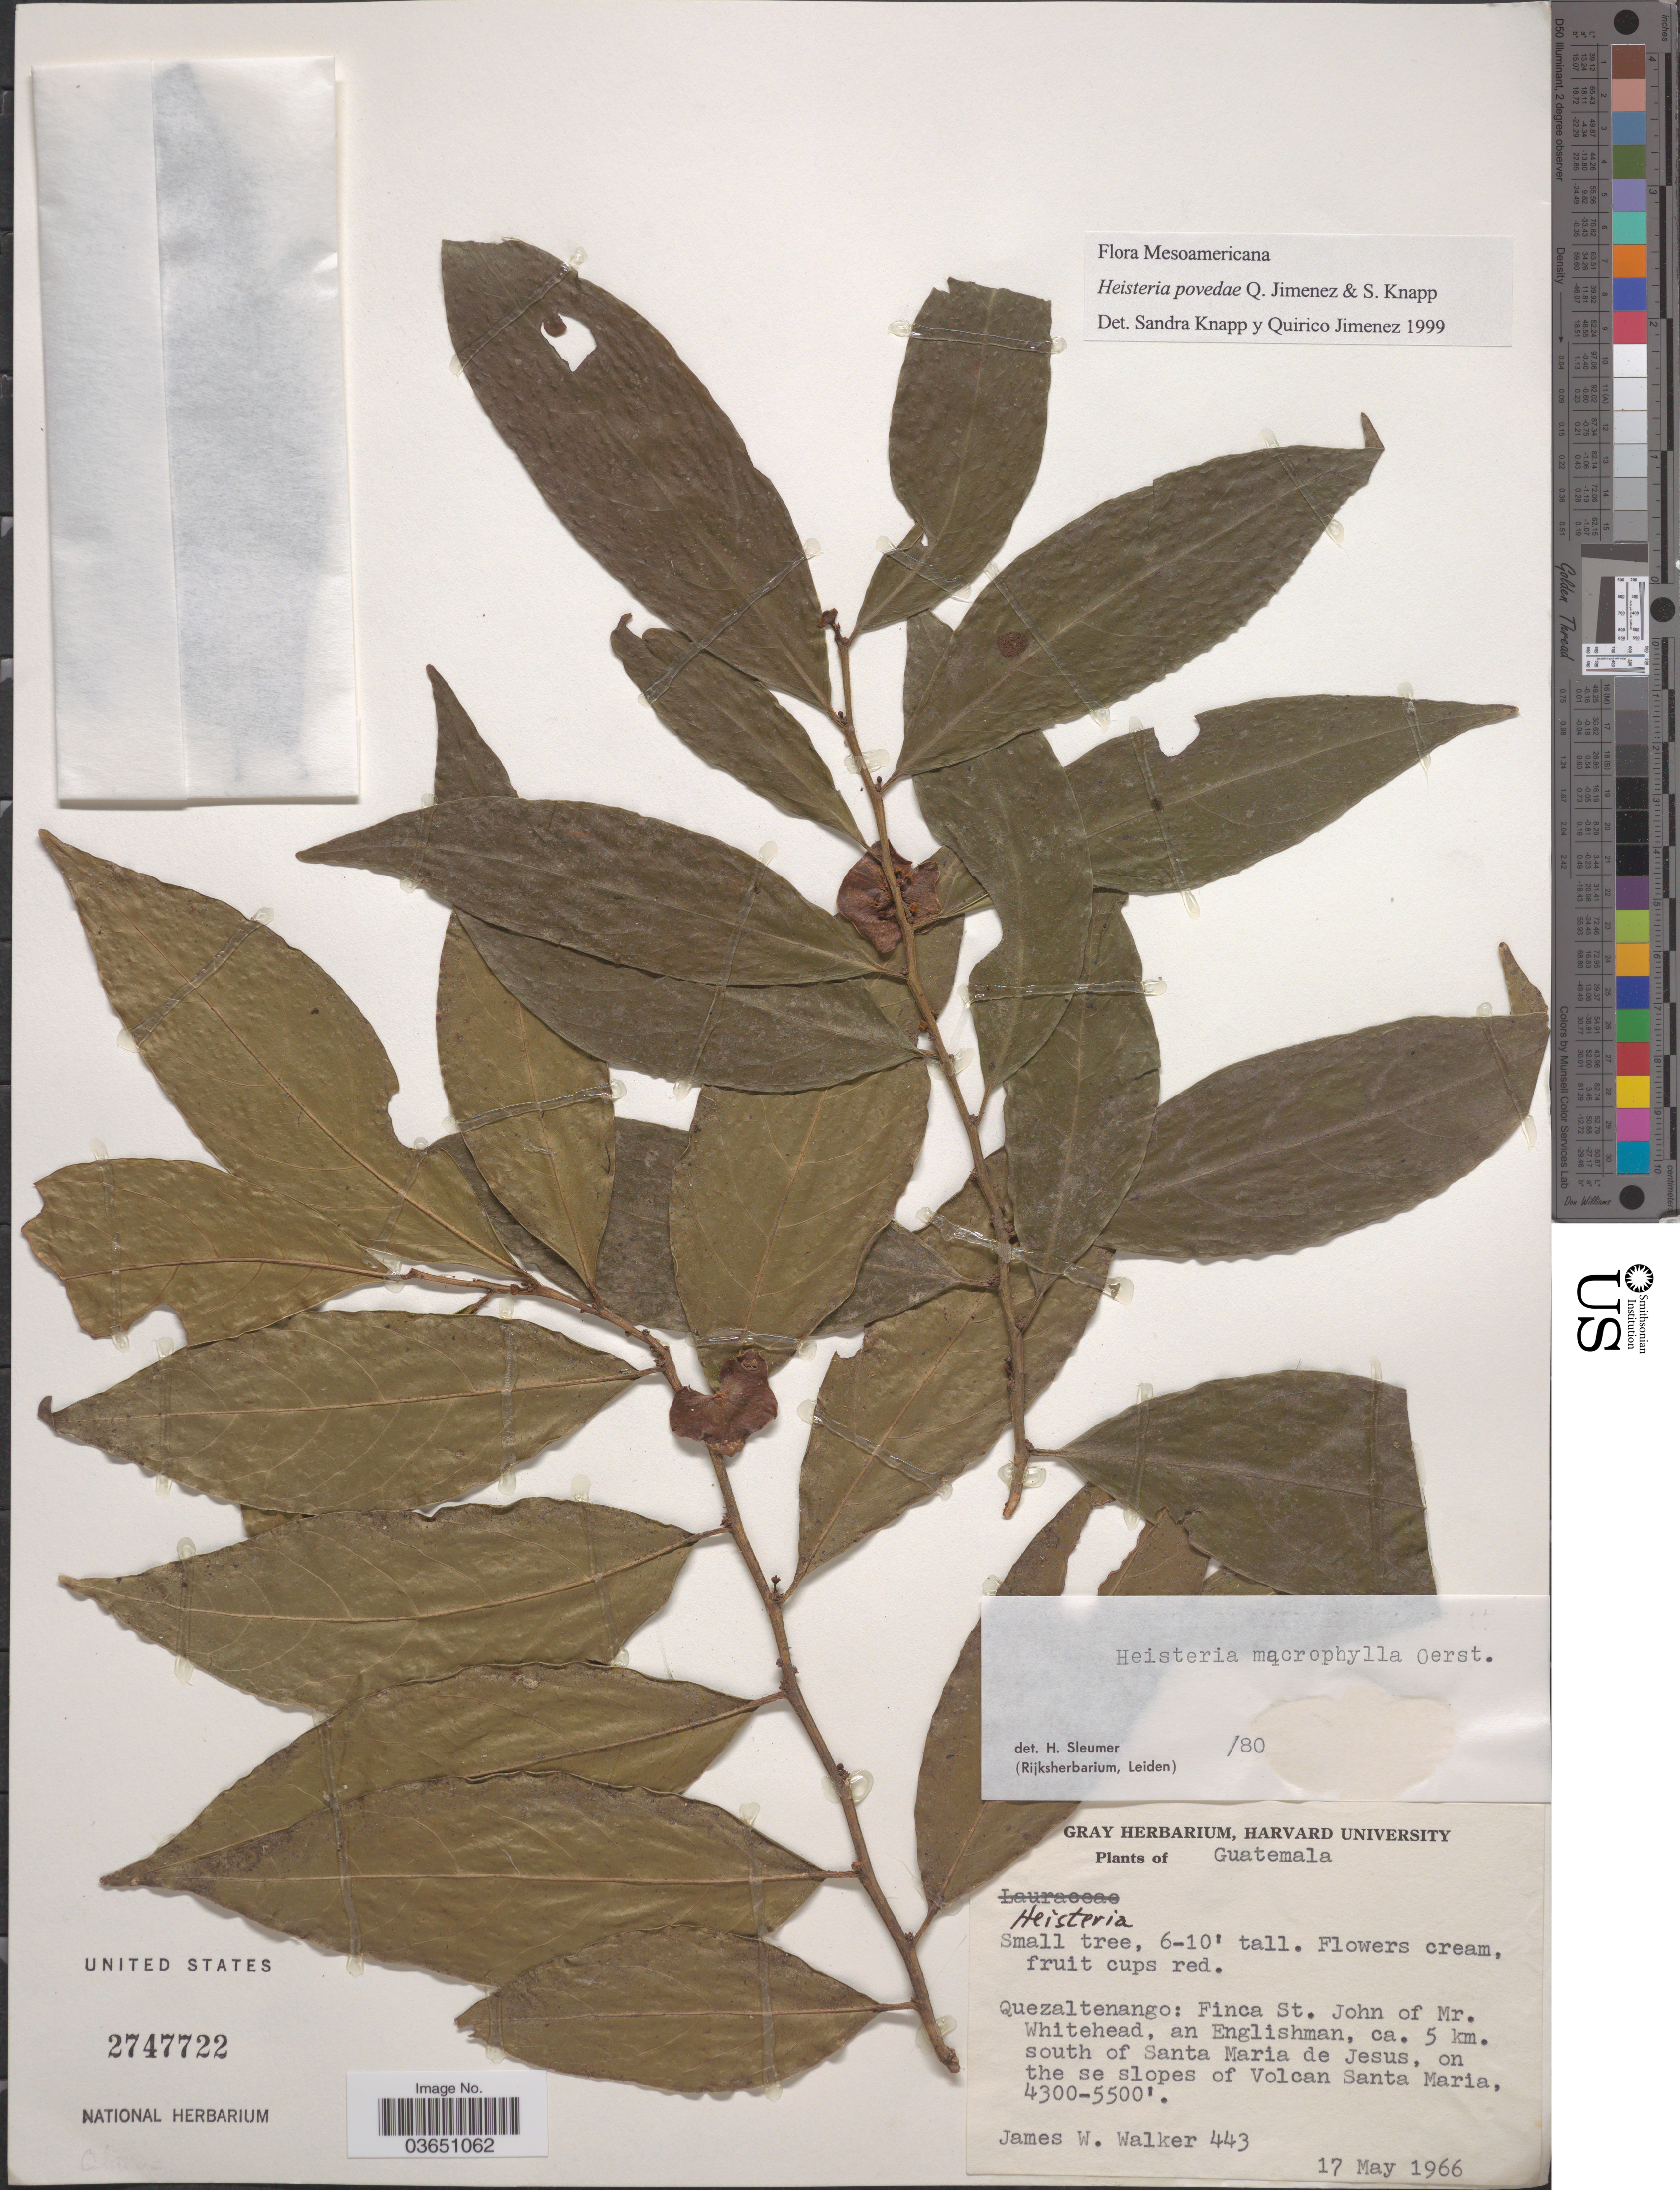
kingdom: Plantae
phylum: Tracheophyta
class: Magnoliopsida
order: Santalales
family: Erythropalaceae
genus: Heisteria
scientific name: Heisteria povedae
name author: Q. Jiménez & S. Knapp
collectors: J. W. Walker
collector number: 443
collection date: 1966-05-17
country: Guatemala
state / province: Quetzaltenango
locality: Finca St. John of Mr. Whitehead, an Englishman, ca. 5 km. south of Santa Maria de Jesus, on the se slopes of Volcan Santa Maria.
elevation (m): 1311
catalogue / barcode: US 2747722